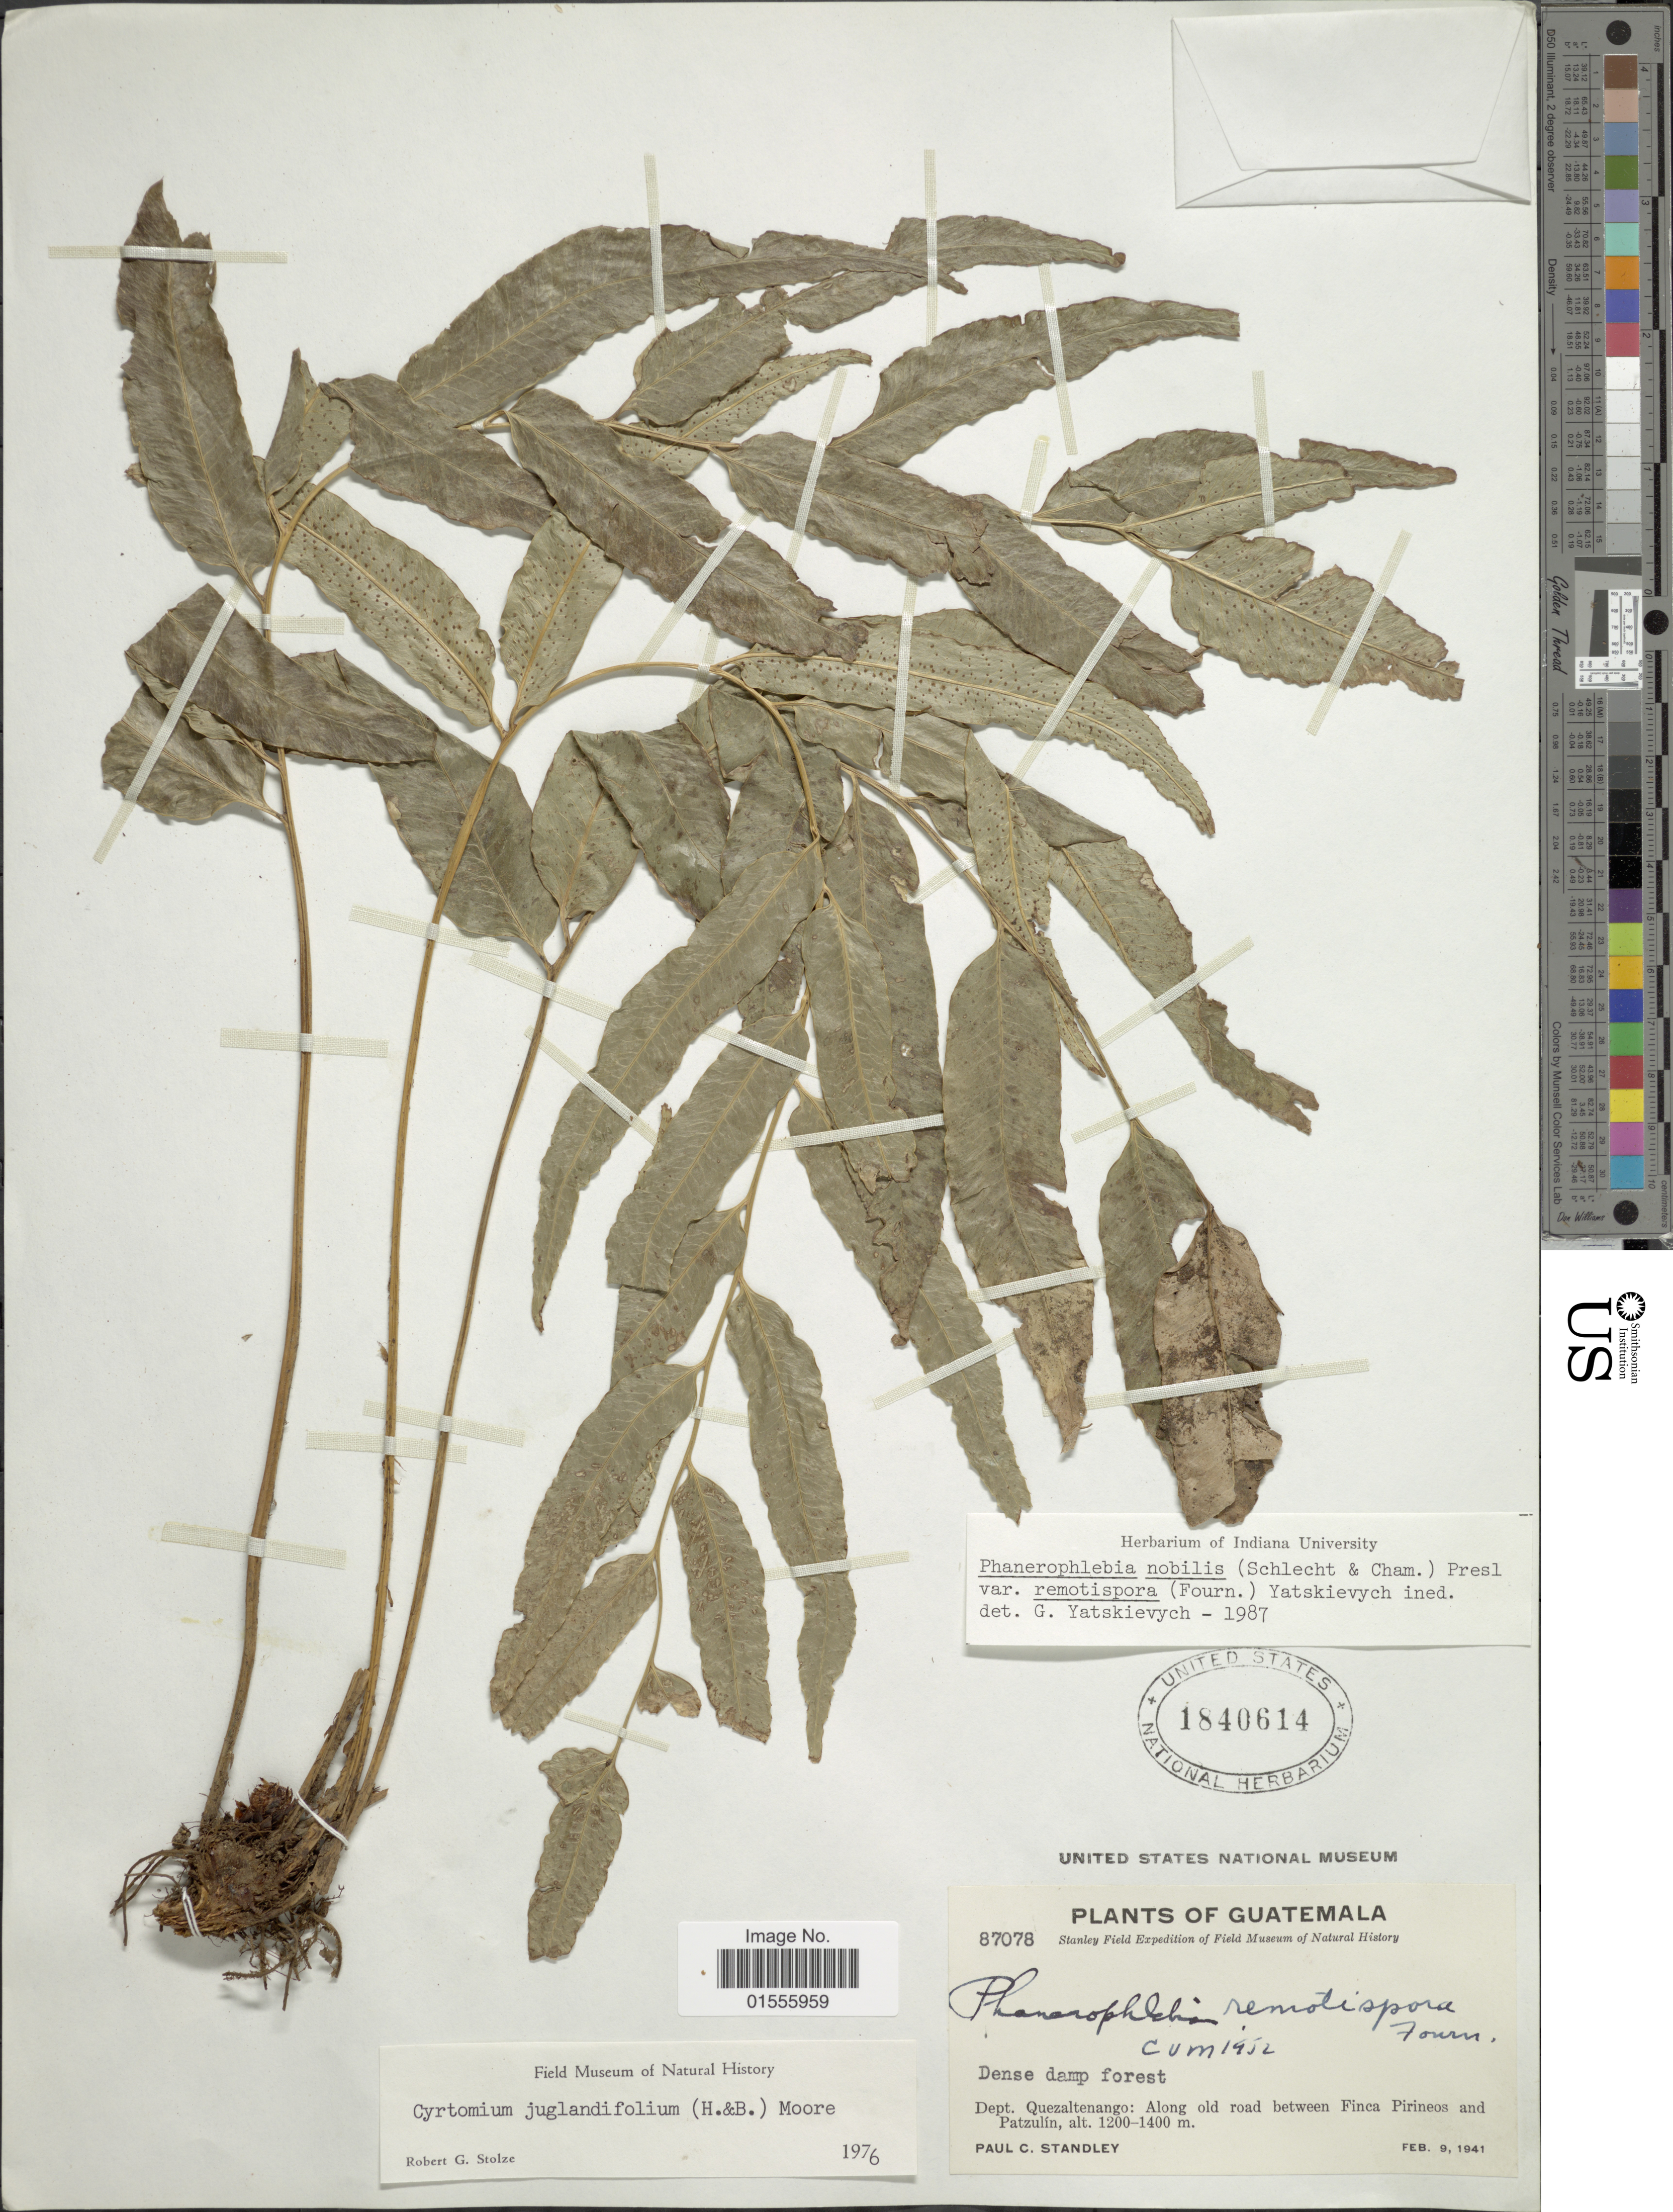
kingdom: Plantae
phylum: Tracheophyta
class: Polypodiopsida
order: Polypodiales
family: Dryopteridaceae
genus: Phanerophlebia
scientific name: Phanerophlebia remotispora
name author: E. Fourn.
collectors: P. C. Standley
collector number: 87078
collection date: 1941-02-09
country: Guatemala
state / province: Quetzaltenango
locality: Dept. Quezaltenango: Along old road between Finca Pirineos and Patzulín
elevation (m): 1200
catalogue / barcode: US 1840614